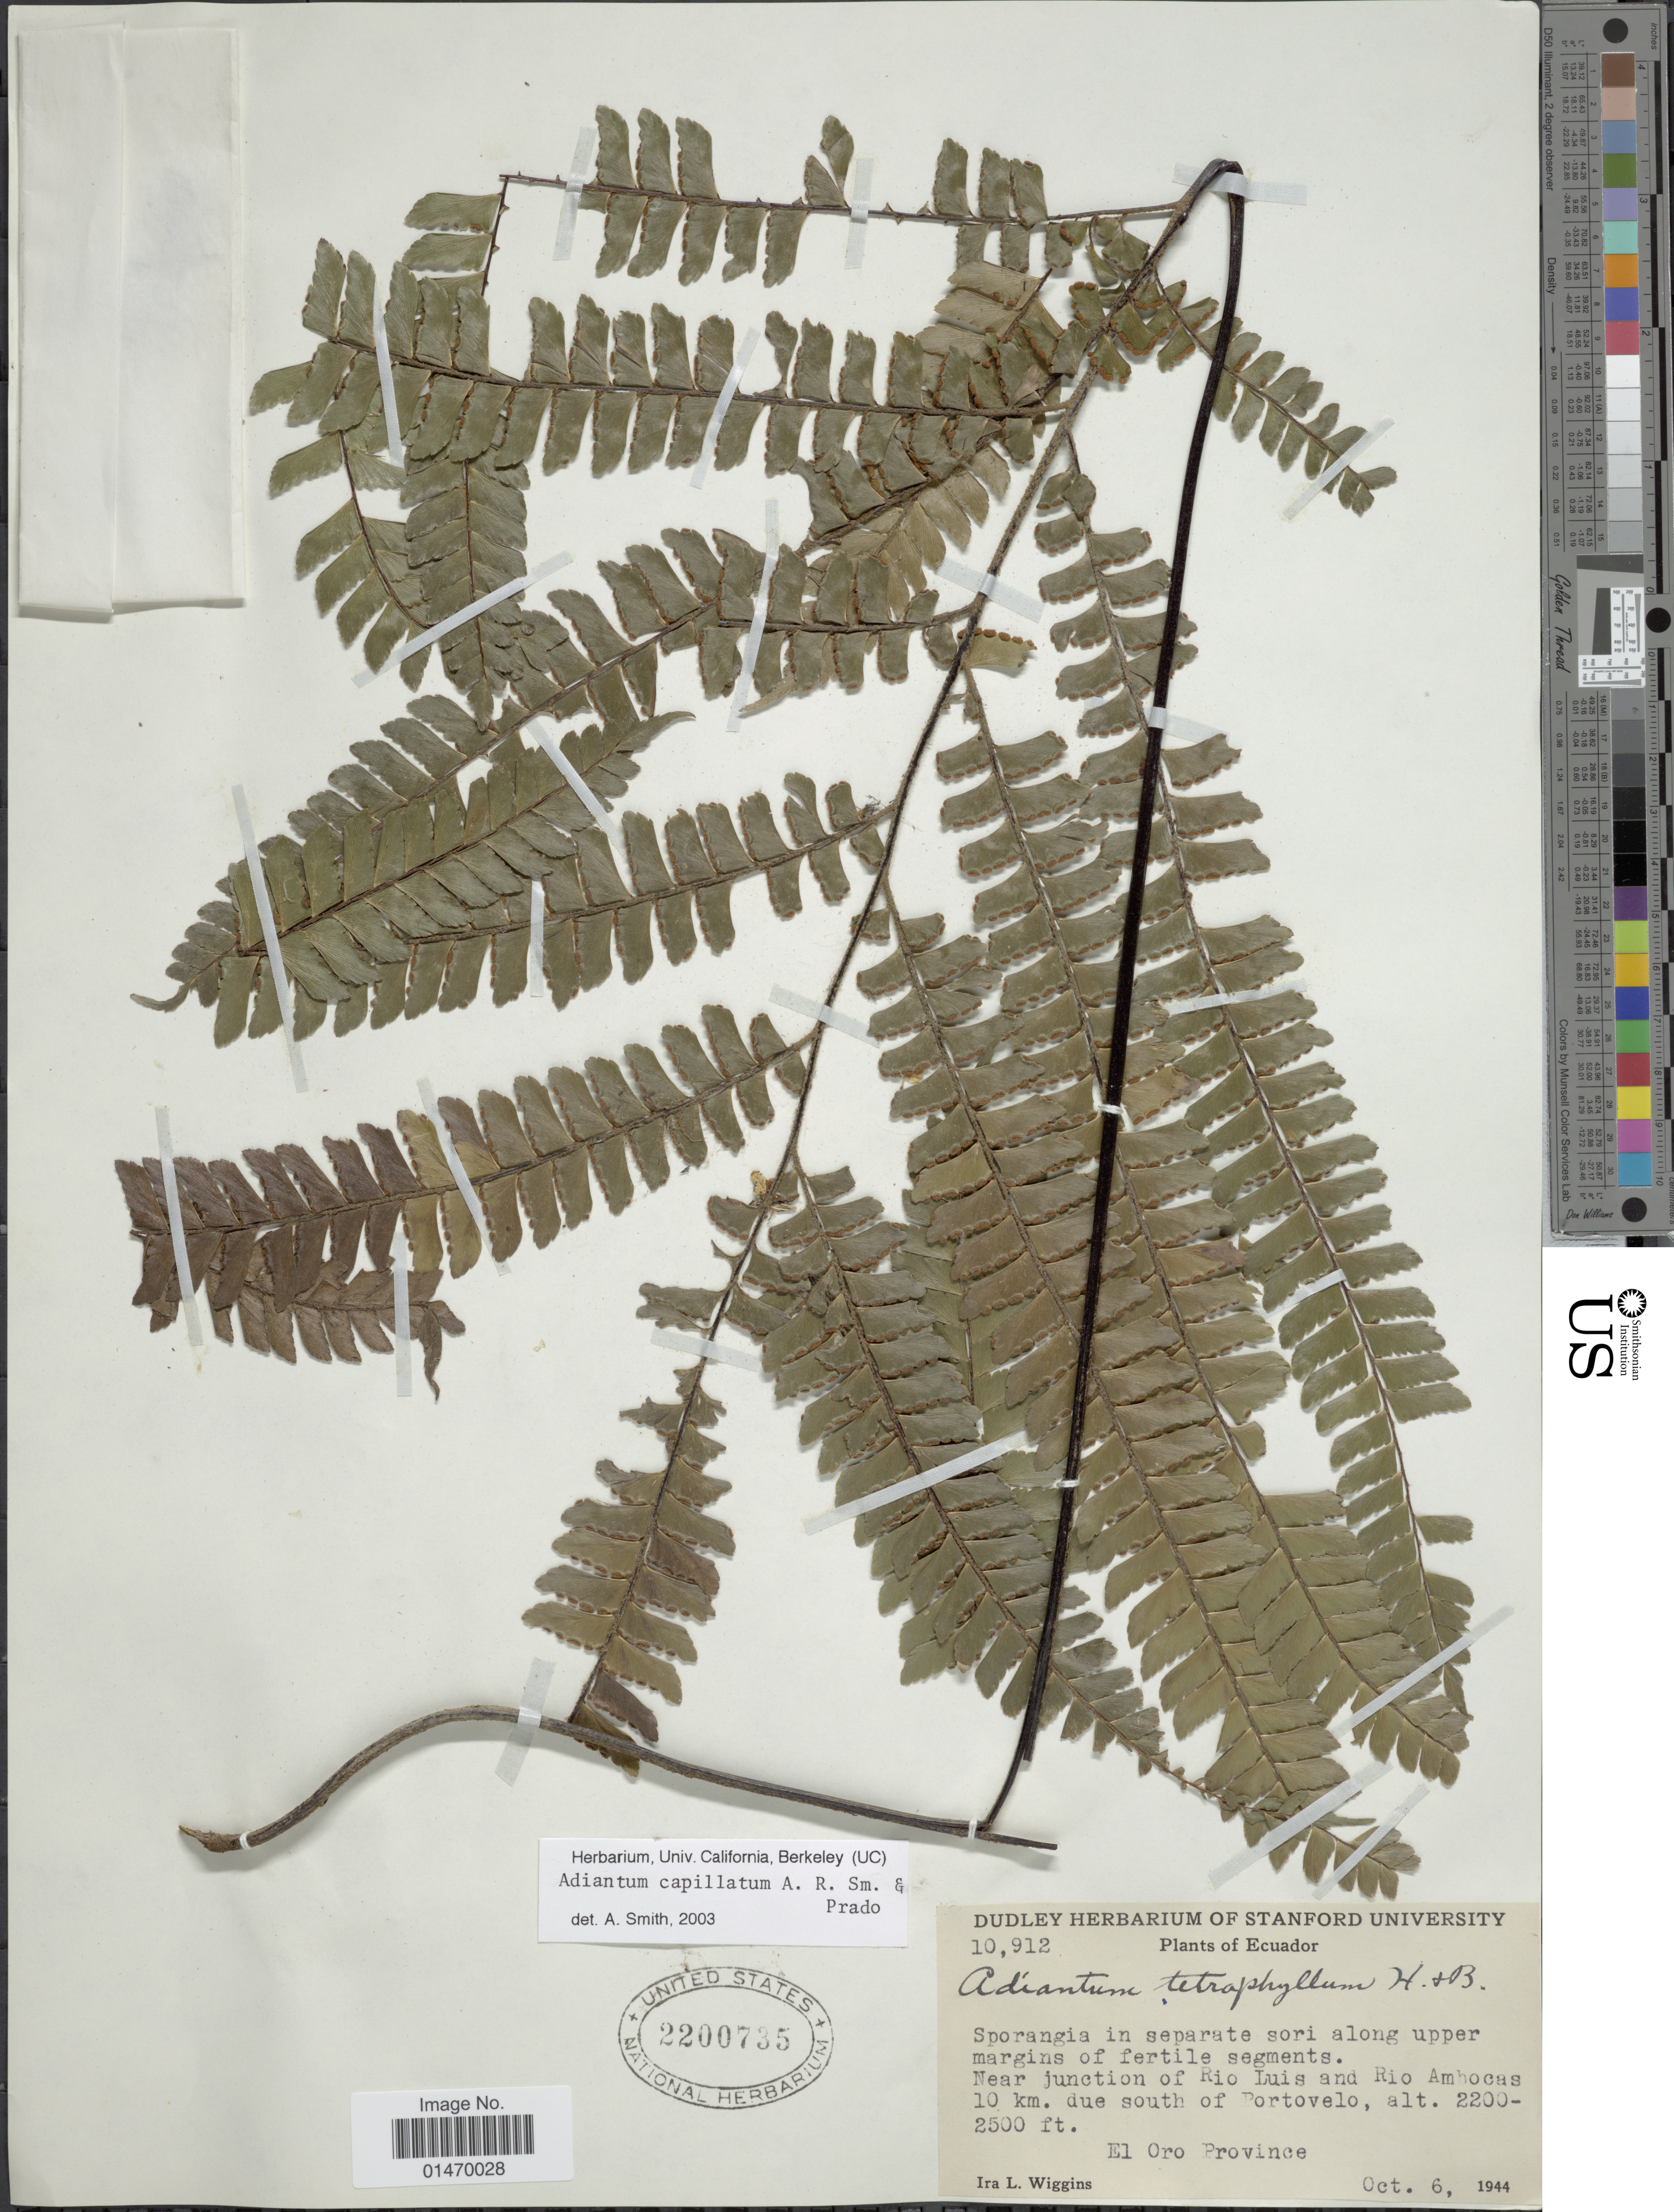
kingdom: Plantae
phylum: Tracheophyta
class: Polypodiopsida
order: Polypodiales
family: Pteridaceae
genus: Adiantum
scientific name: Adiantum capillatum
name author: A.R. Sm. & J. Prado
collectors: I. L. Wiggins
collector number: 10912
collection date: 1944-10-06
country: Ecuador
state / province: El Oro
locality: Near junction of Rio Luis and Rio Ambocas 10 km. due south of Portovelo.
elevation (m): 671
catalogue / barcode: US 2200735